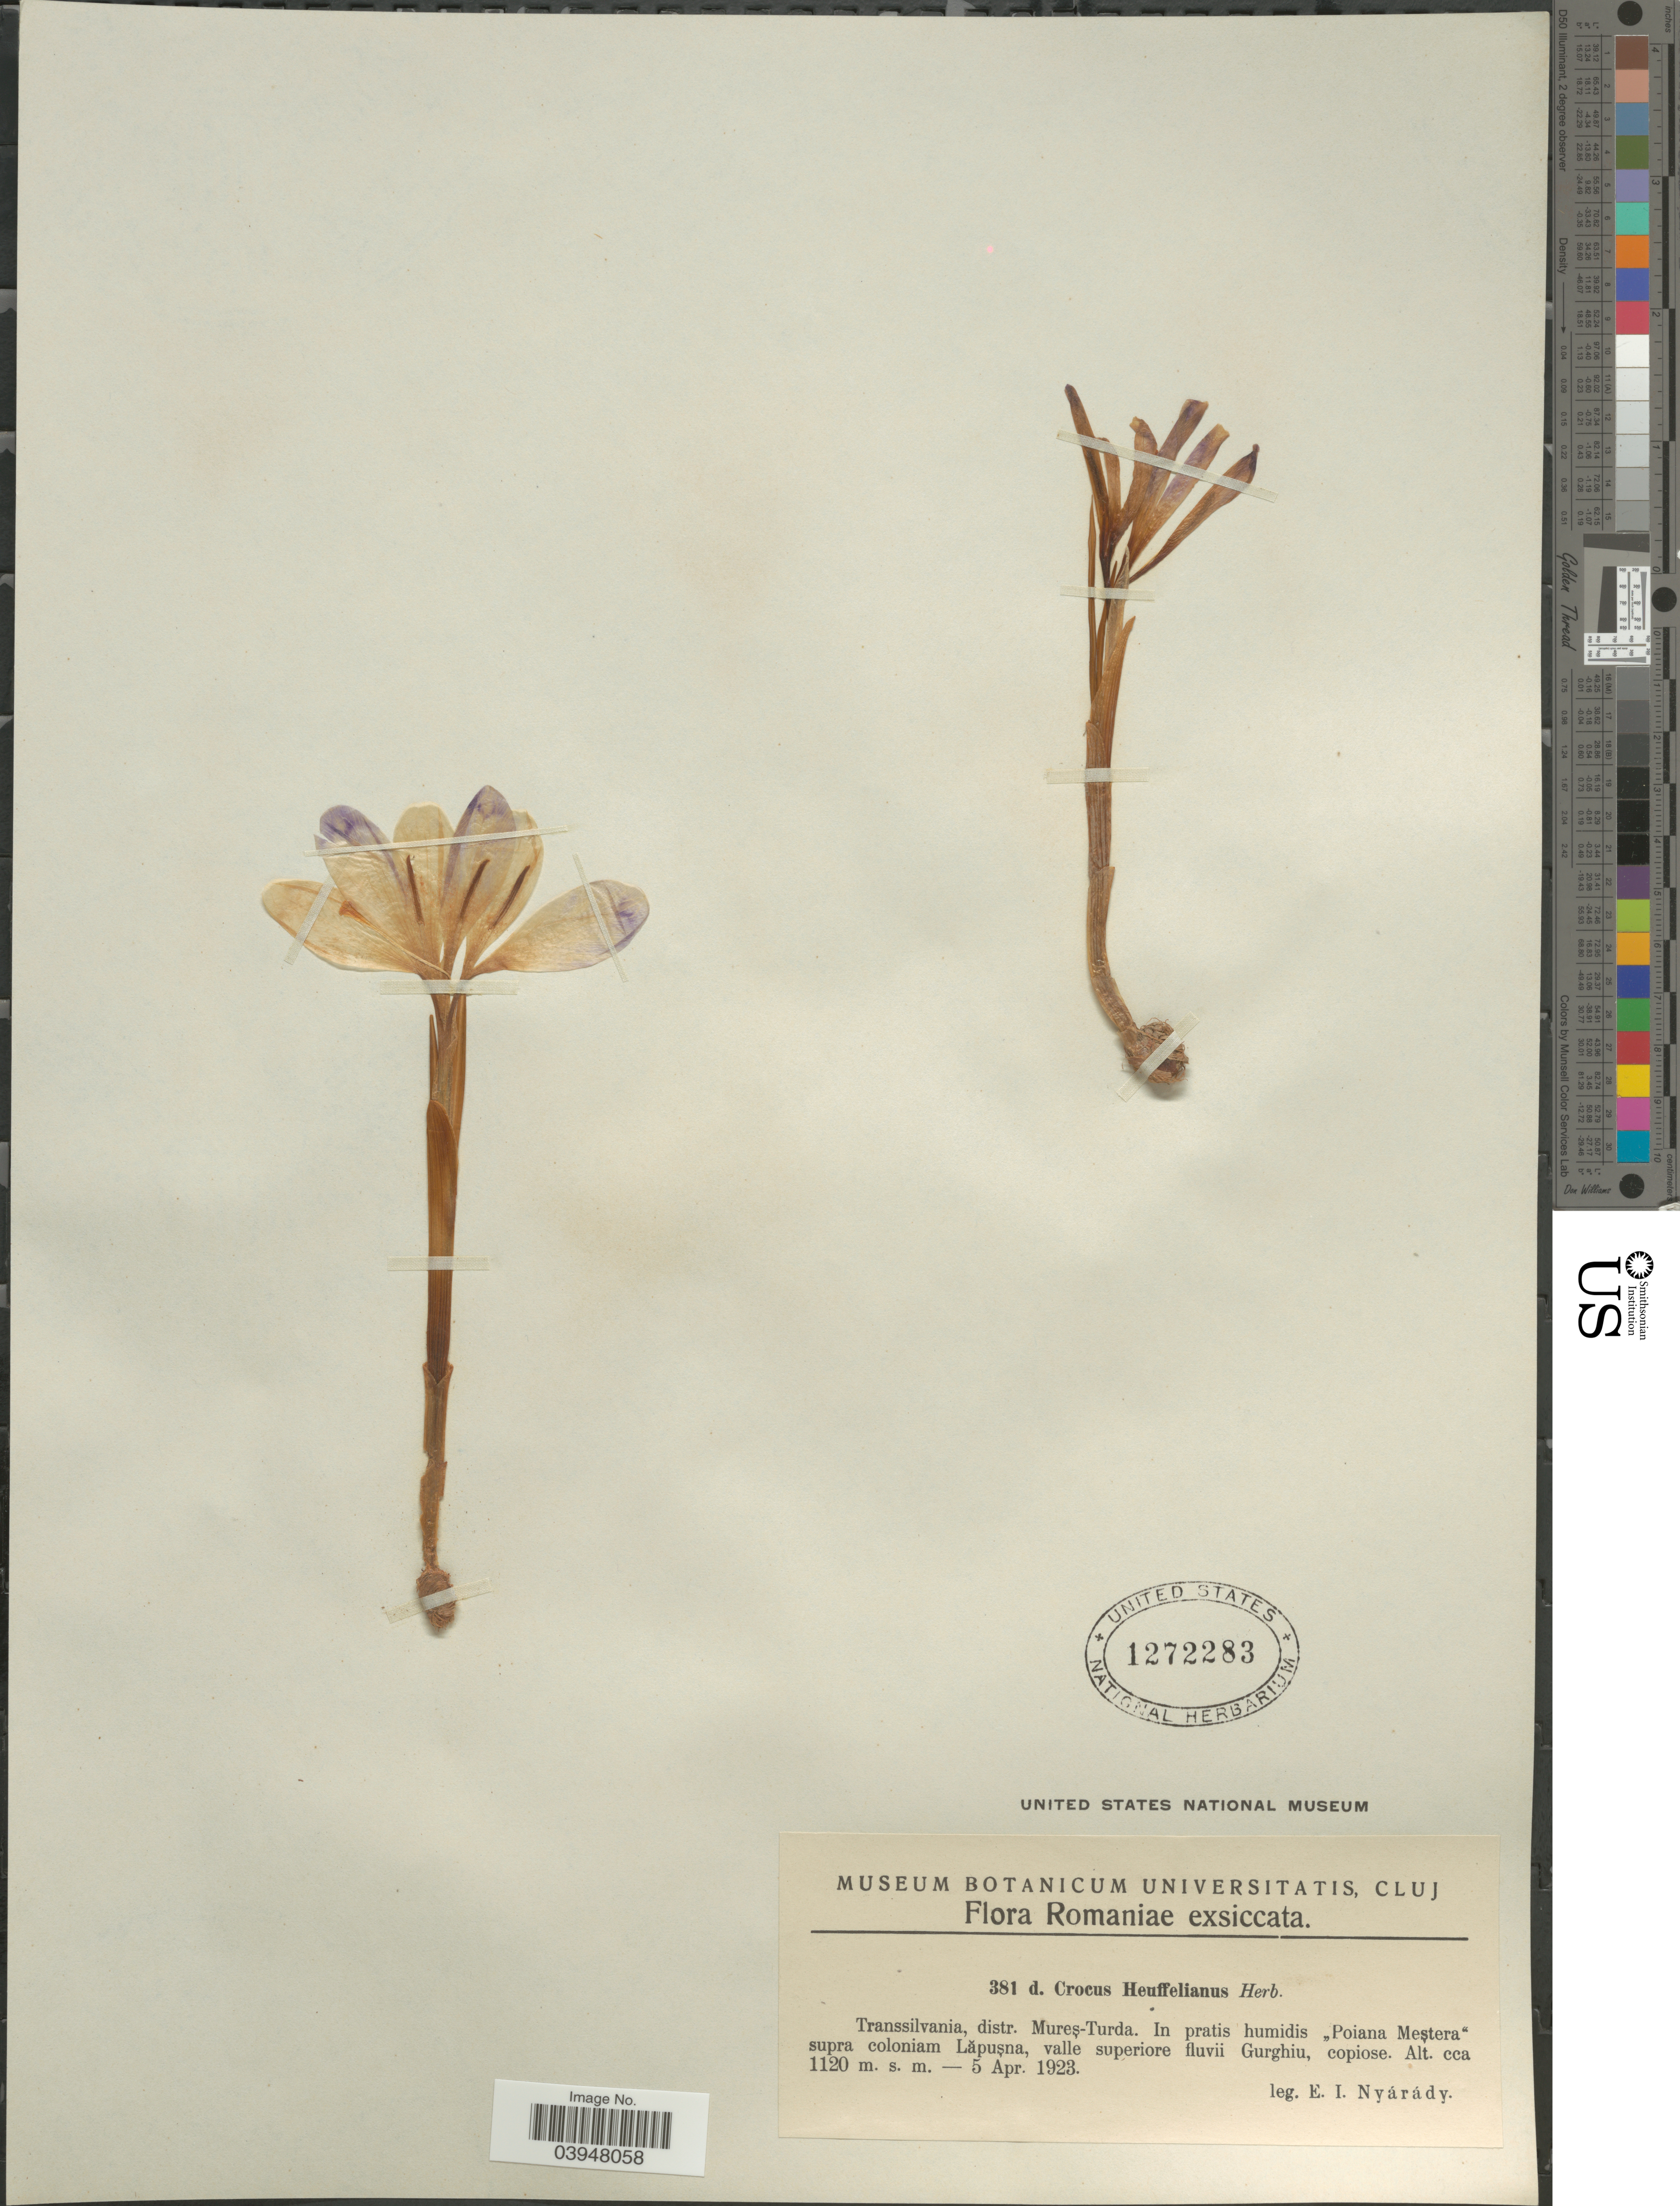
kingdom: Plantae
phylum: Tracheophyta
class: Liliopsida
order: Asparagales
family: Iridaceae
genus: Crocus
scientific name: Crocus heuffelianus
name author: Herb.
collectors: E. Nyárády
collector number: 381d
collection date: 1923-04-05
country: Romania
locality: Transsilvania, distr. Mureş-Turda. In pratis humidis "Poiana Meştera" supra coloniam Lăpuşna, valle superiore fluvii Gurghiu, copiose.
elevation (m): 1120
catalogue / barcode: US 1272283